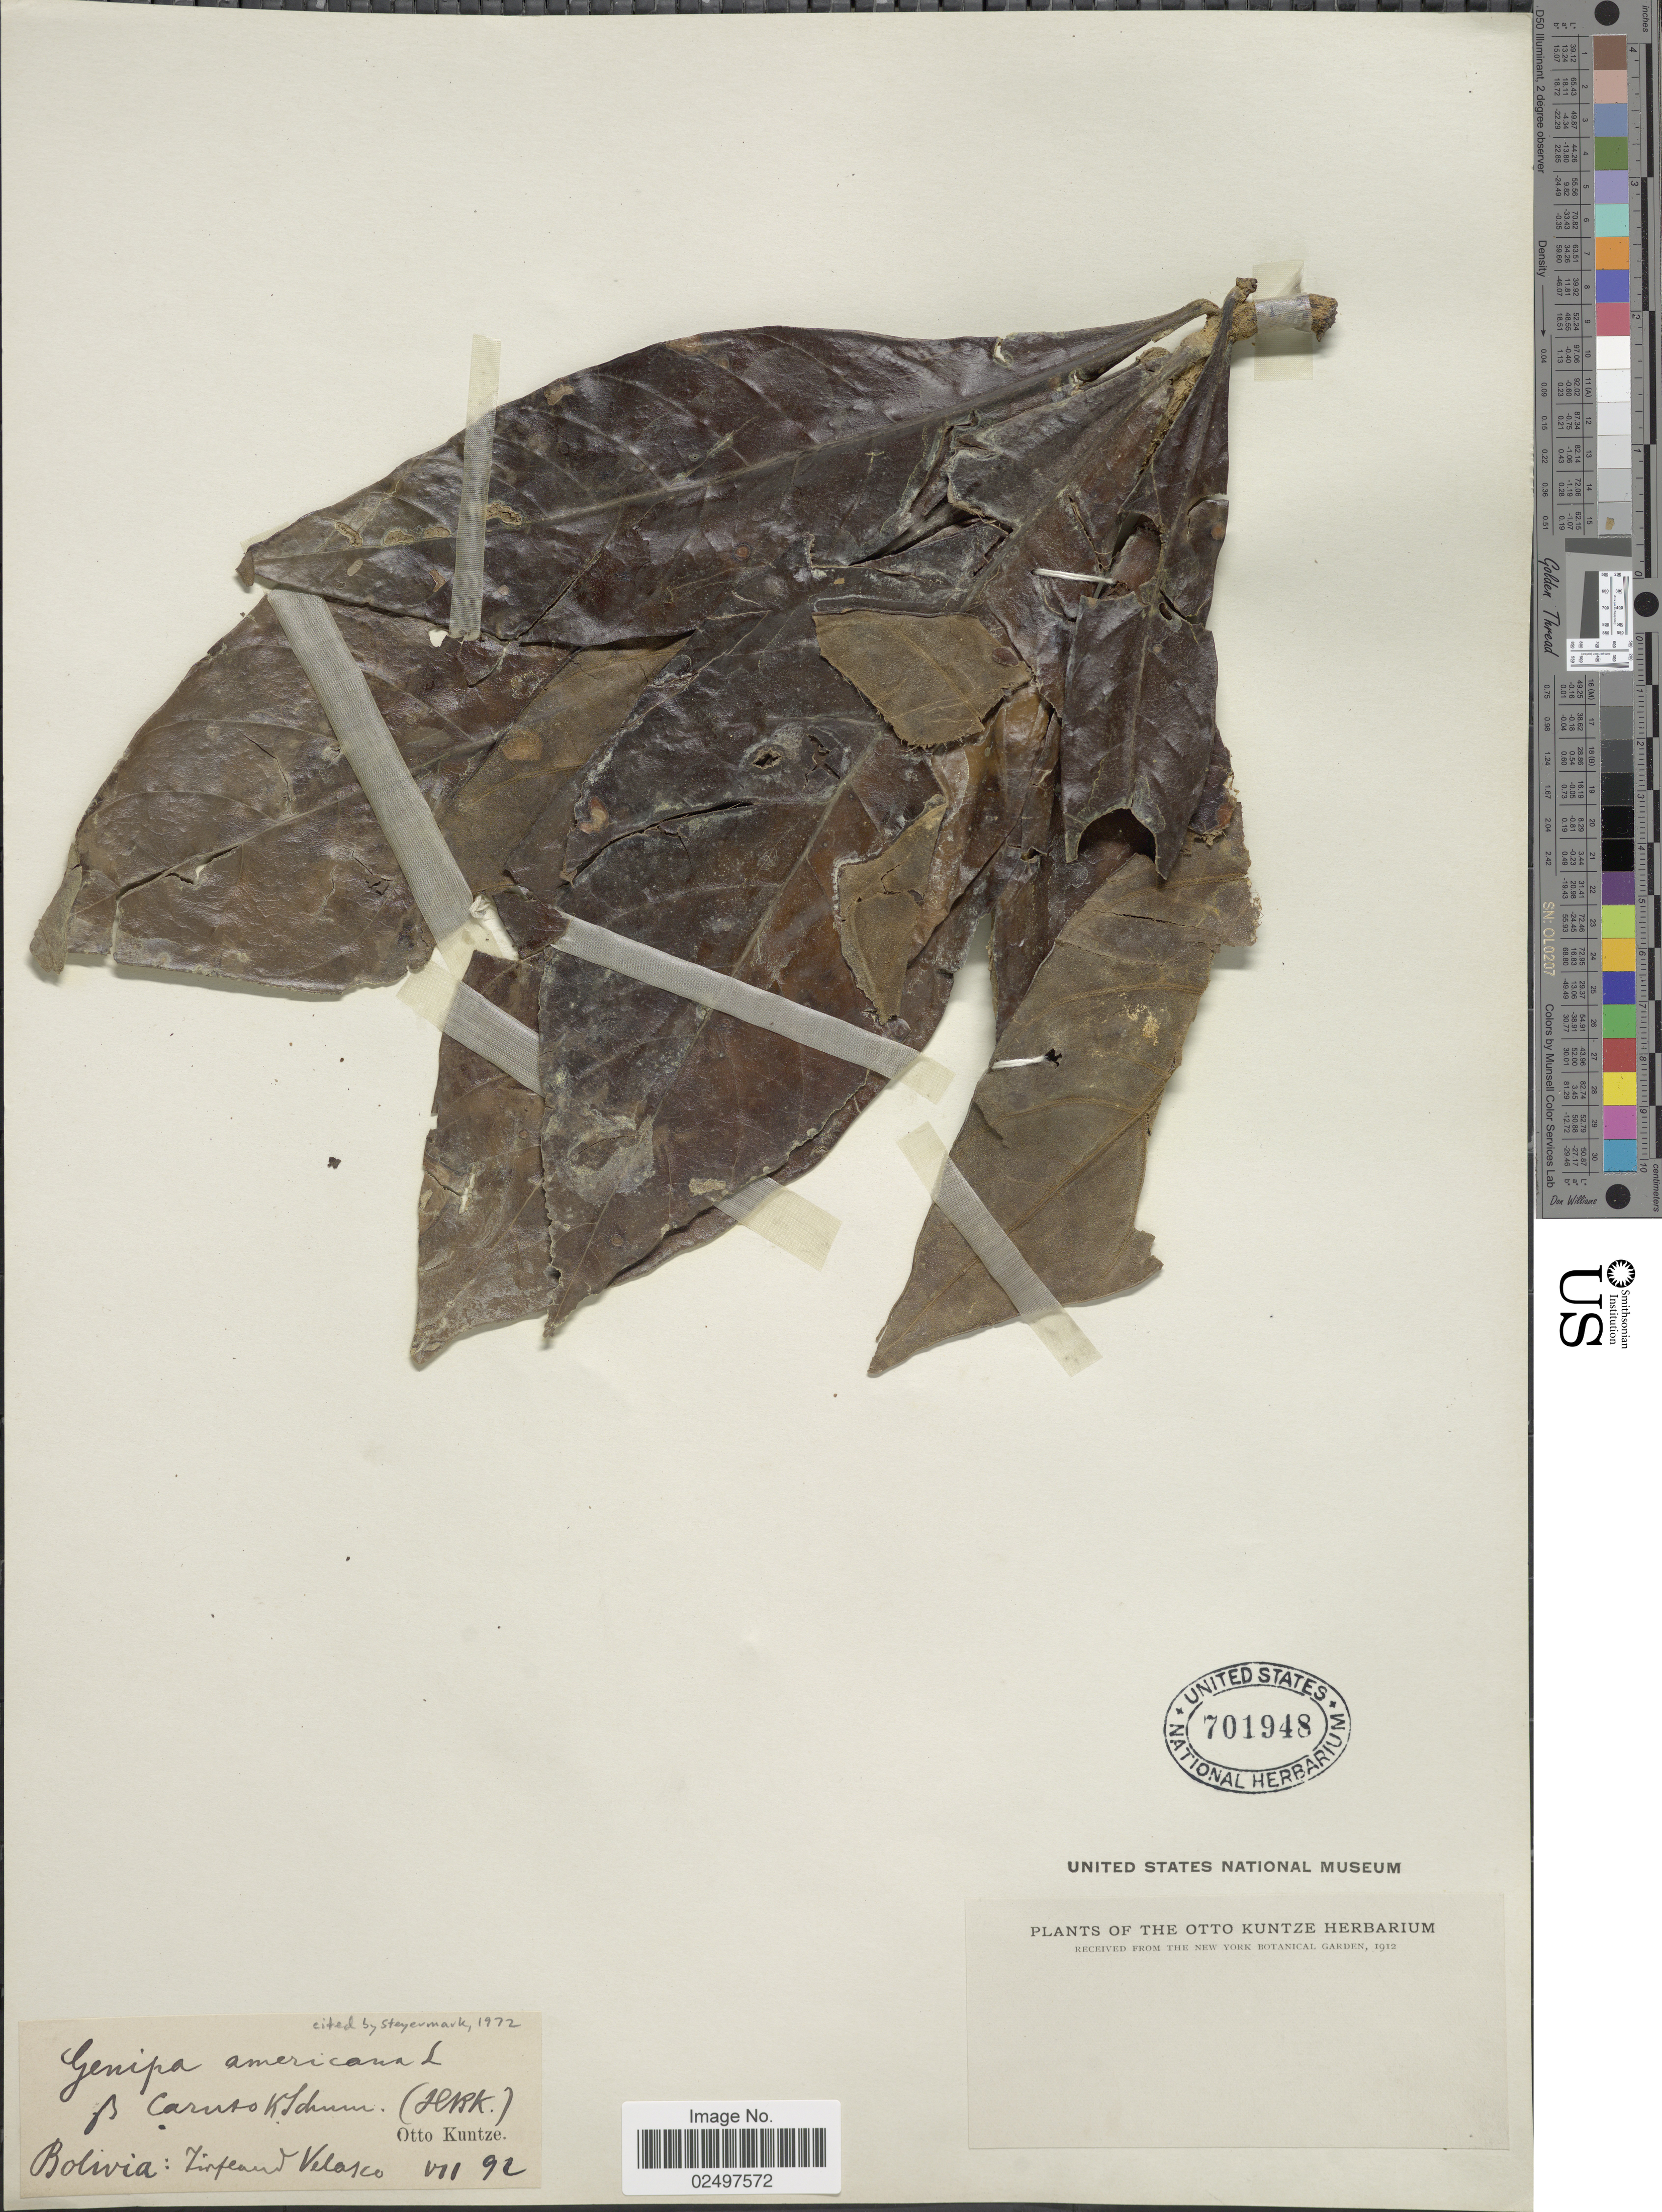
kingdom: Plantae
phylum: Tracheophyta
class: Magnoliopsida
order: Gentianales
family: Rubiaceae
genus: Genipa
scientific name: Genipa americana f. jorgensenii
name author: Steyerm.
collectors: C.E.O. Kuntze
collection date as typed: Transcribed d/m/y: /7/92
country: Bolivia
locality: Tiefland Velasco [interpreted]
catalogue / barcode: US 701948